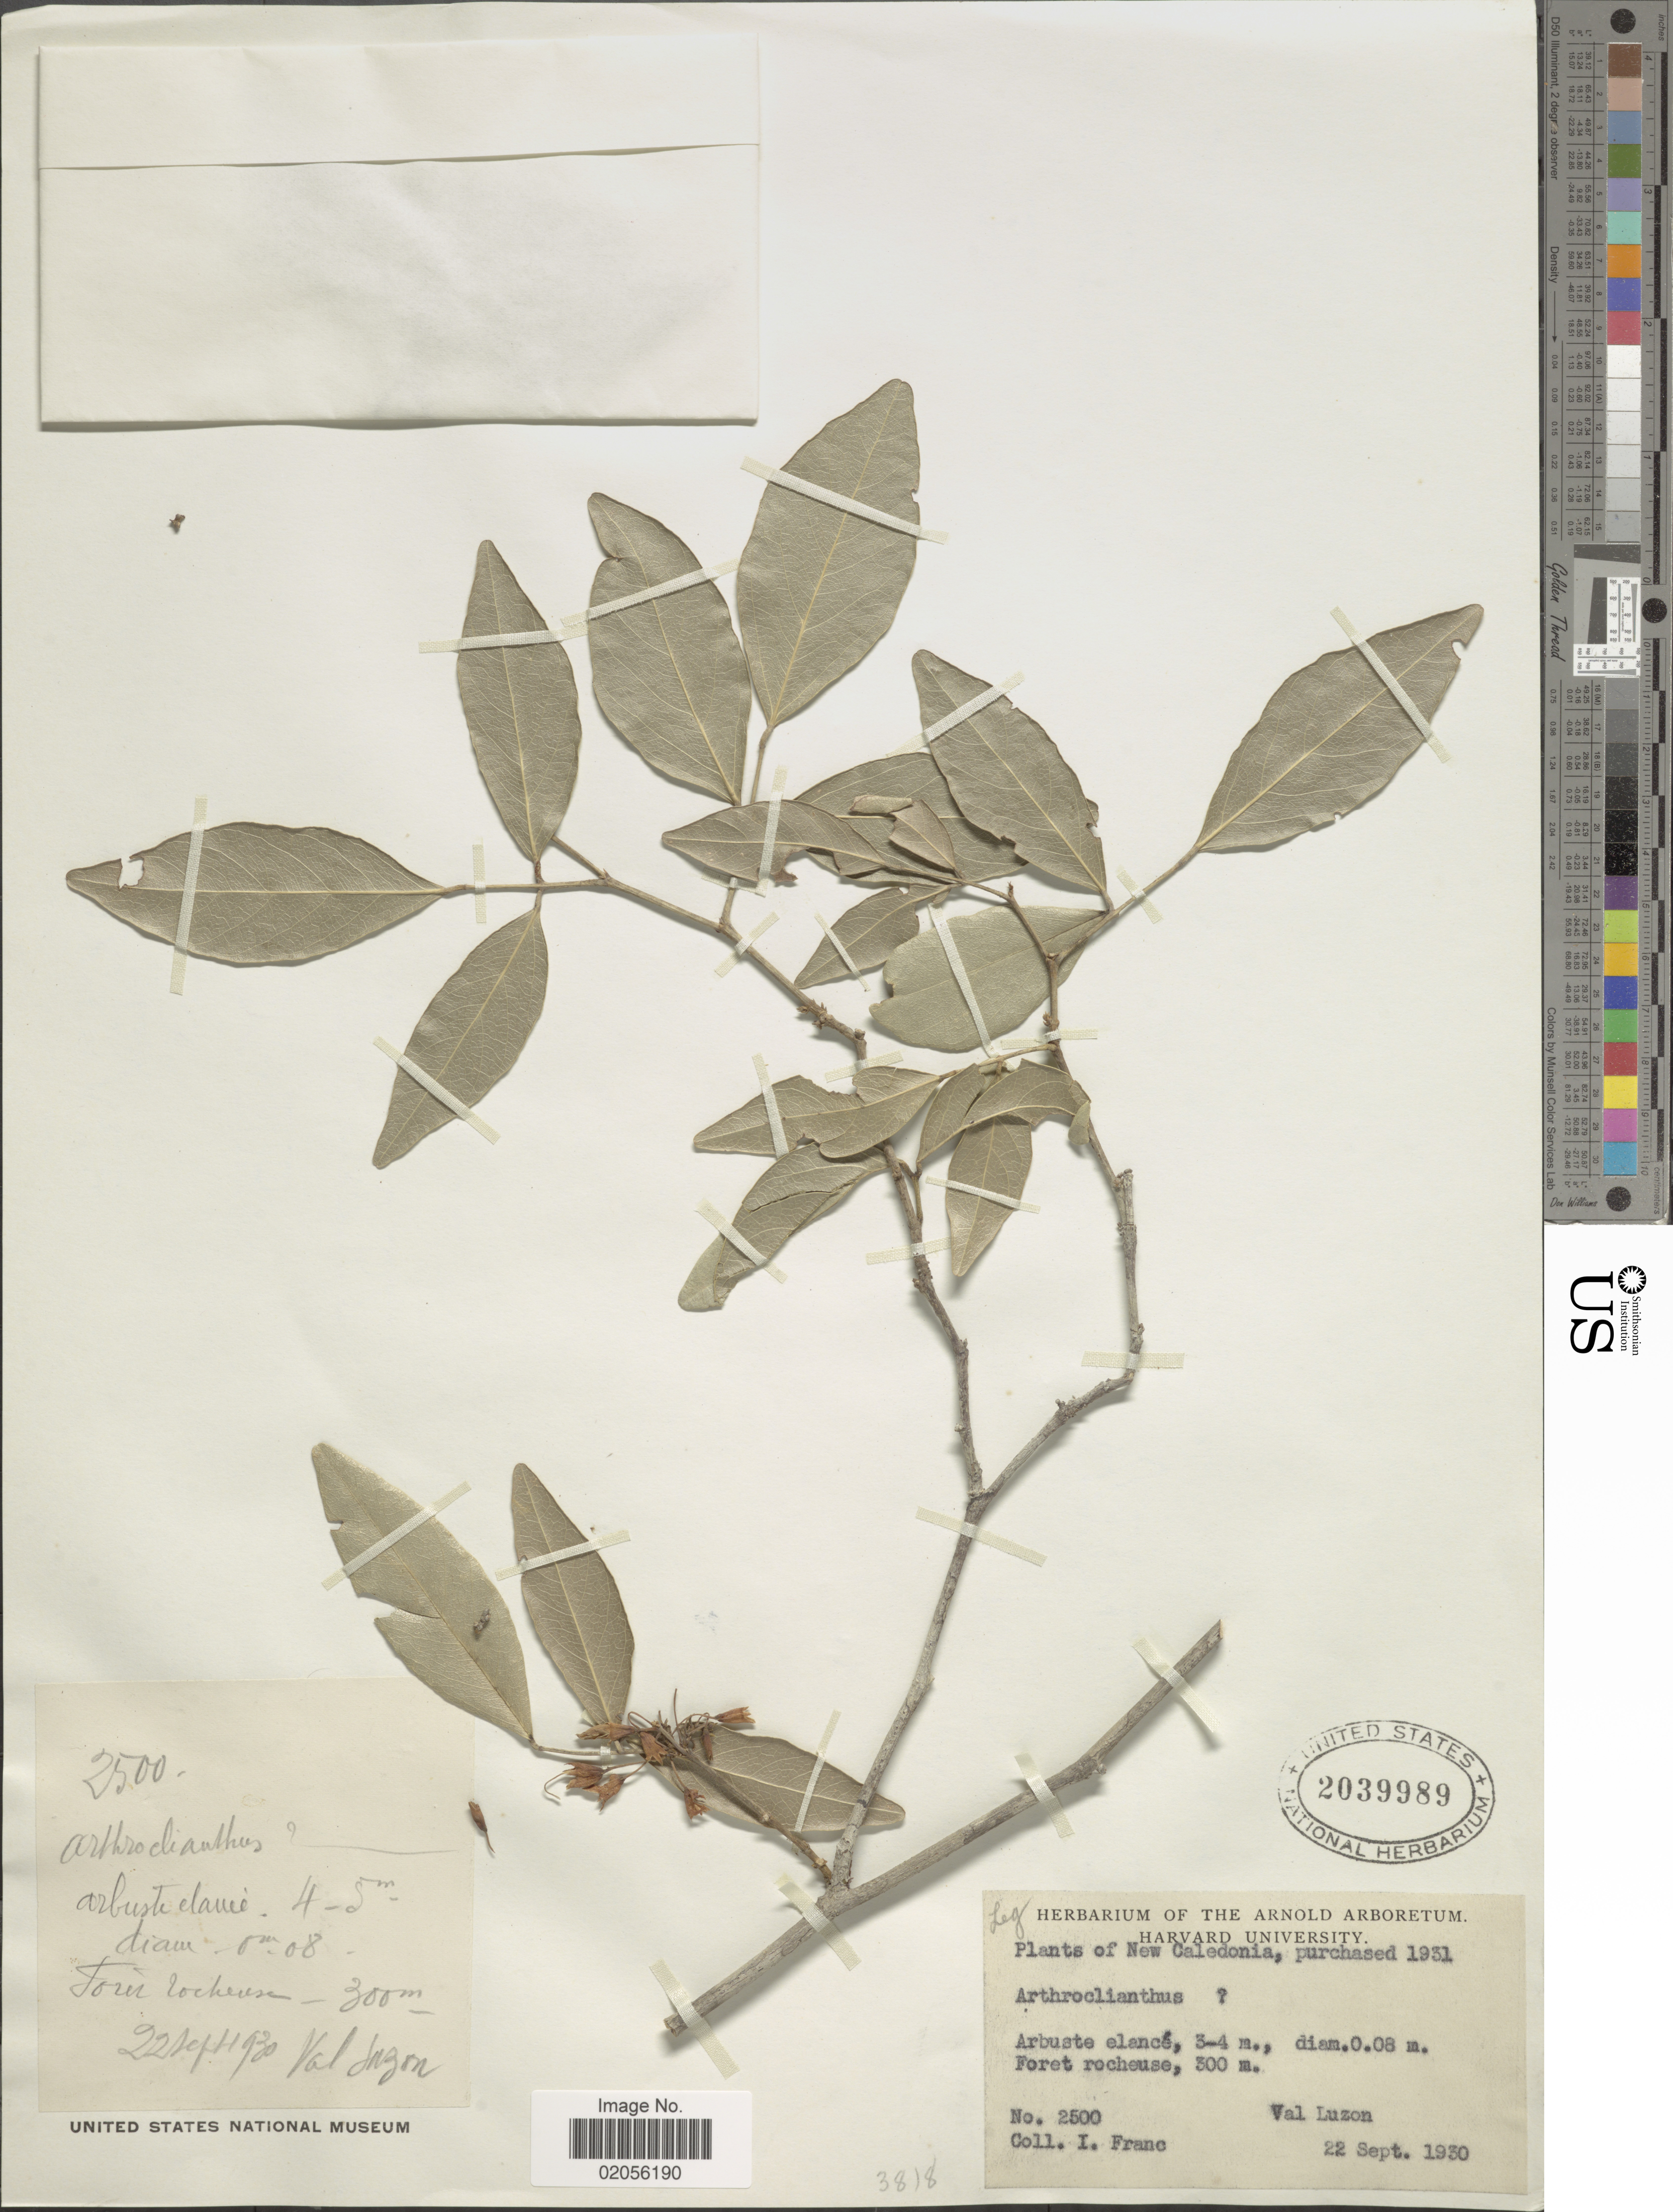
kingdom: Plantae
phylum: Tracheophyta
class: Magnoliopsida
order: Fabales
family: Fabaceae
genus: Arthroclianthus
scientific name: Arthroclianthus sp.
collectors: I. Franc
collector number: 2500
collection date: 1930-09-22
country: New Caledonia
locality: Val Luzon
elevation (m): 300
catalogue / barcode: US 2039989